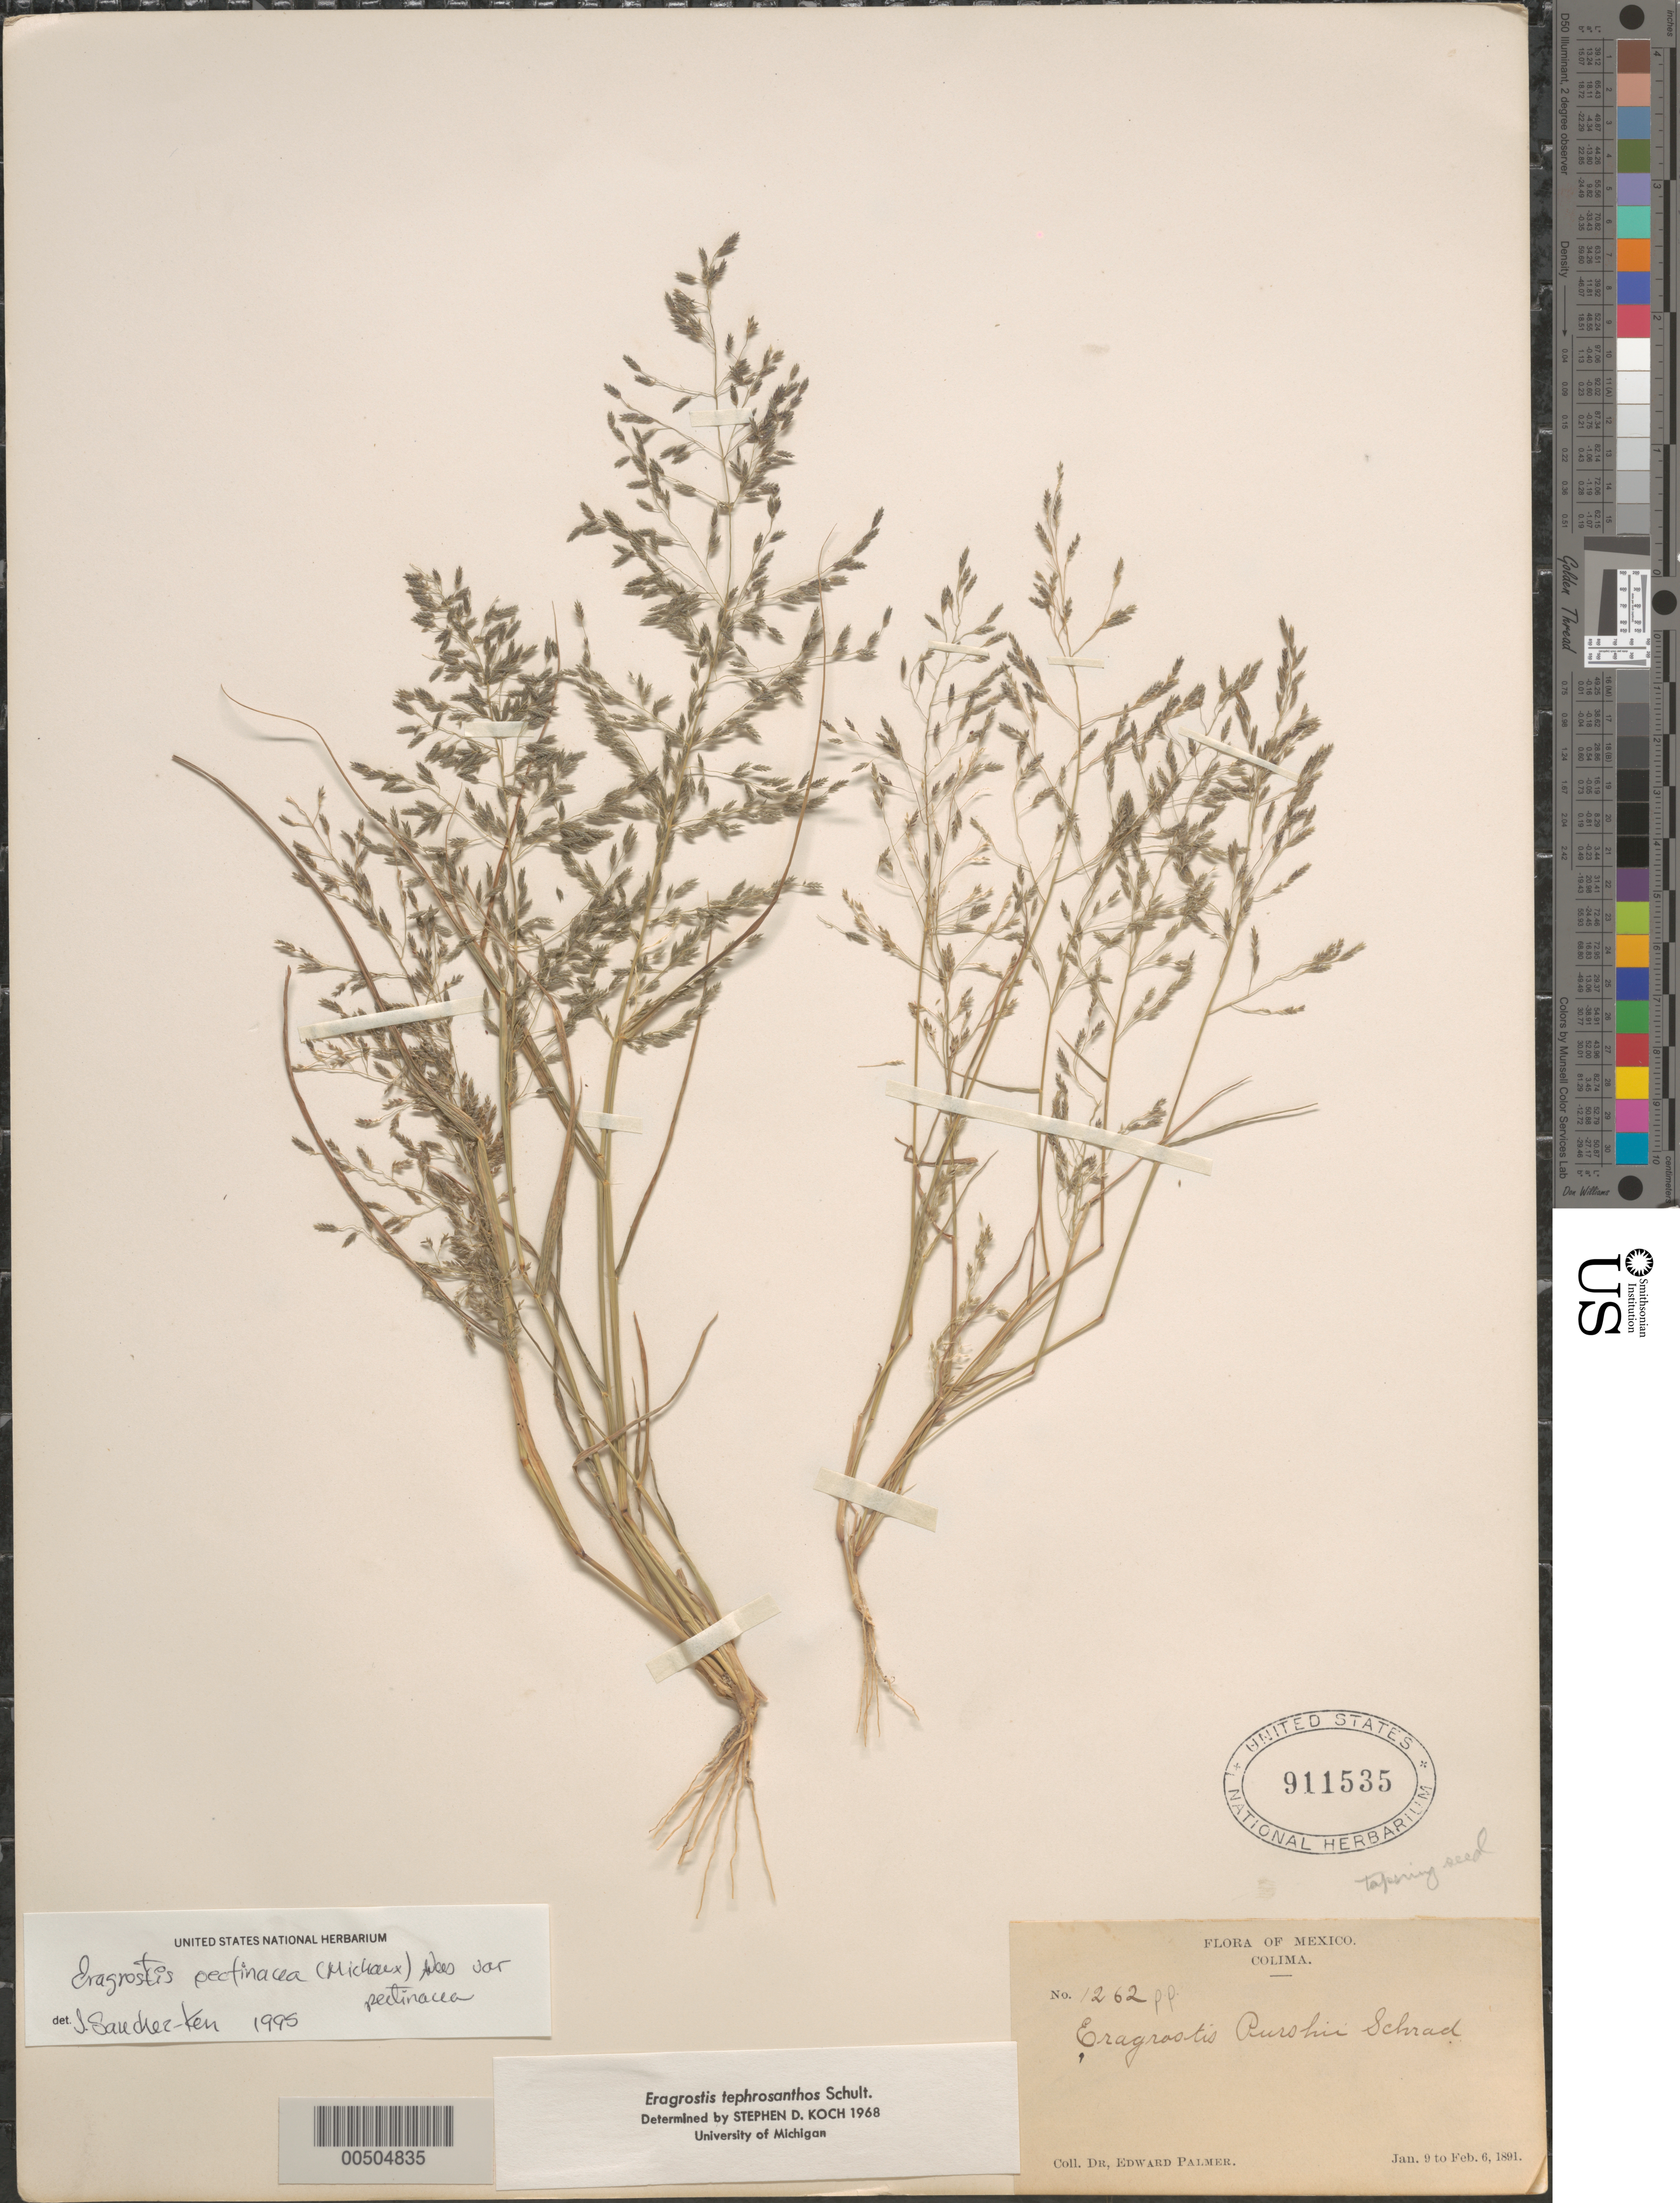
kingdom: Plantae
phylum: Tracheophyta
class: Liliopsida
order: Poales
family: Poaceae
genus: Eragrostis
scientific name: Eragrostis pectinacea var. pectinacea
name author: (Michx.) Nees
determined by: Sánchez-Ken, J. G.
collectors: E. Palmer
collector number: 1262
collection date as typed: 9 Jan 1891 to 6 Feb 1891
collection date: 1891-01-09/1891-02-06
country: Mexico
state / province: Colima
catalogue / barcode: US 911535